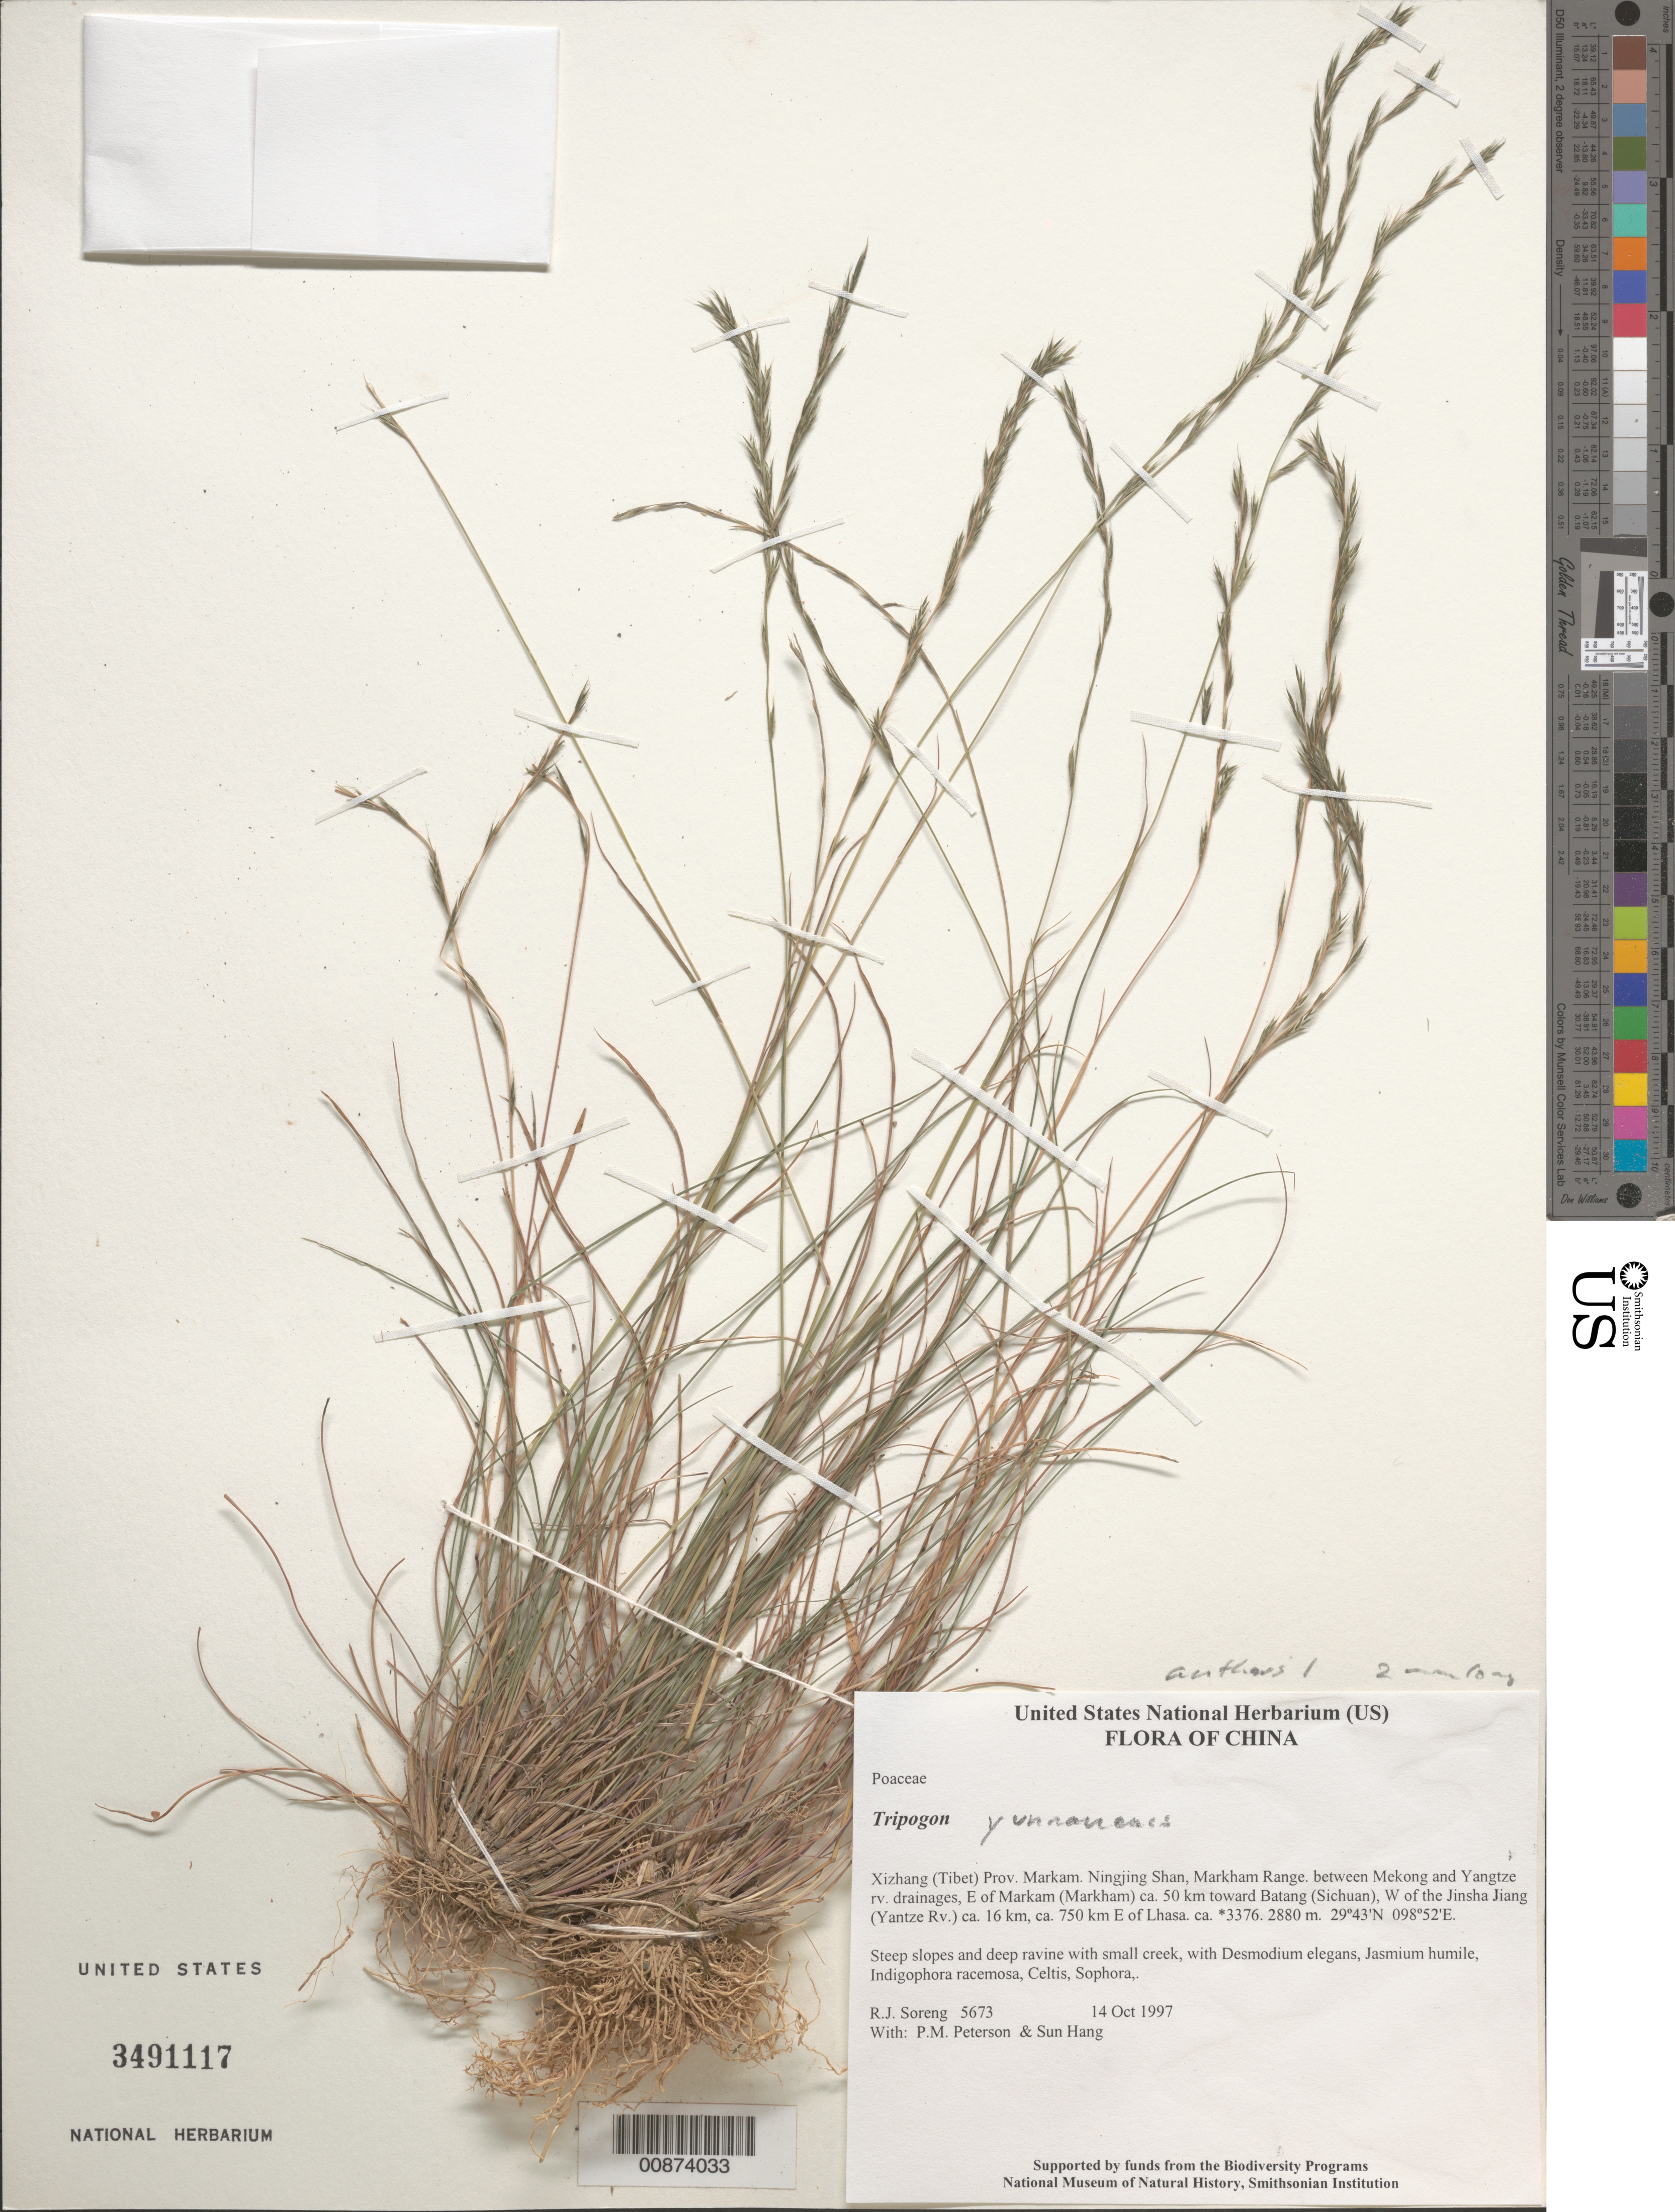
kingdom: Plantae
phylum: Tracheophyta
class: Liliopsida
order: Poales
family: Poaceae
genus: Tripogon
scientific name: Tripogon yunnanensis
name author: J.L. Yang ex S.M. Phillips & S.L. Chen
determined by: Soreng, Robert J., Research Associate (BOT), Smithsonian Institution - National Museum of Natural History (UNITED STATES)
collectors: R. J. Soreng, P. M. Peterson & Sun Hang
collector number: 5673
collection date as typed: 14 Oct 1997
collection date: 1997-10-14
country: China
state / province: Xizang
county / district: Markam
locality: Ningjing Shan, Markham Range. between Mekong and Yangtze rv. drainages, E of Markam (Markham) ca. 50 km toward Batang (Sichuan), W of the Jinsha Jiang (Yantze Rv.) ca. 16 km, ca. 750 km E of Lhasa. ca. *3376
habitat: Steep slopes and deep ravine with small creek, with Desmodium elegans, Jasmium humile, Indigophora racemosa, Celtis, Sophora,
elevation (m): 2880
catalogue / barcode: US 3491117